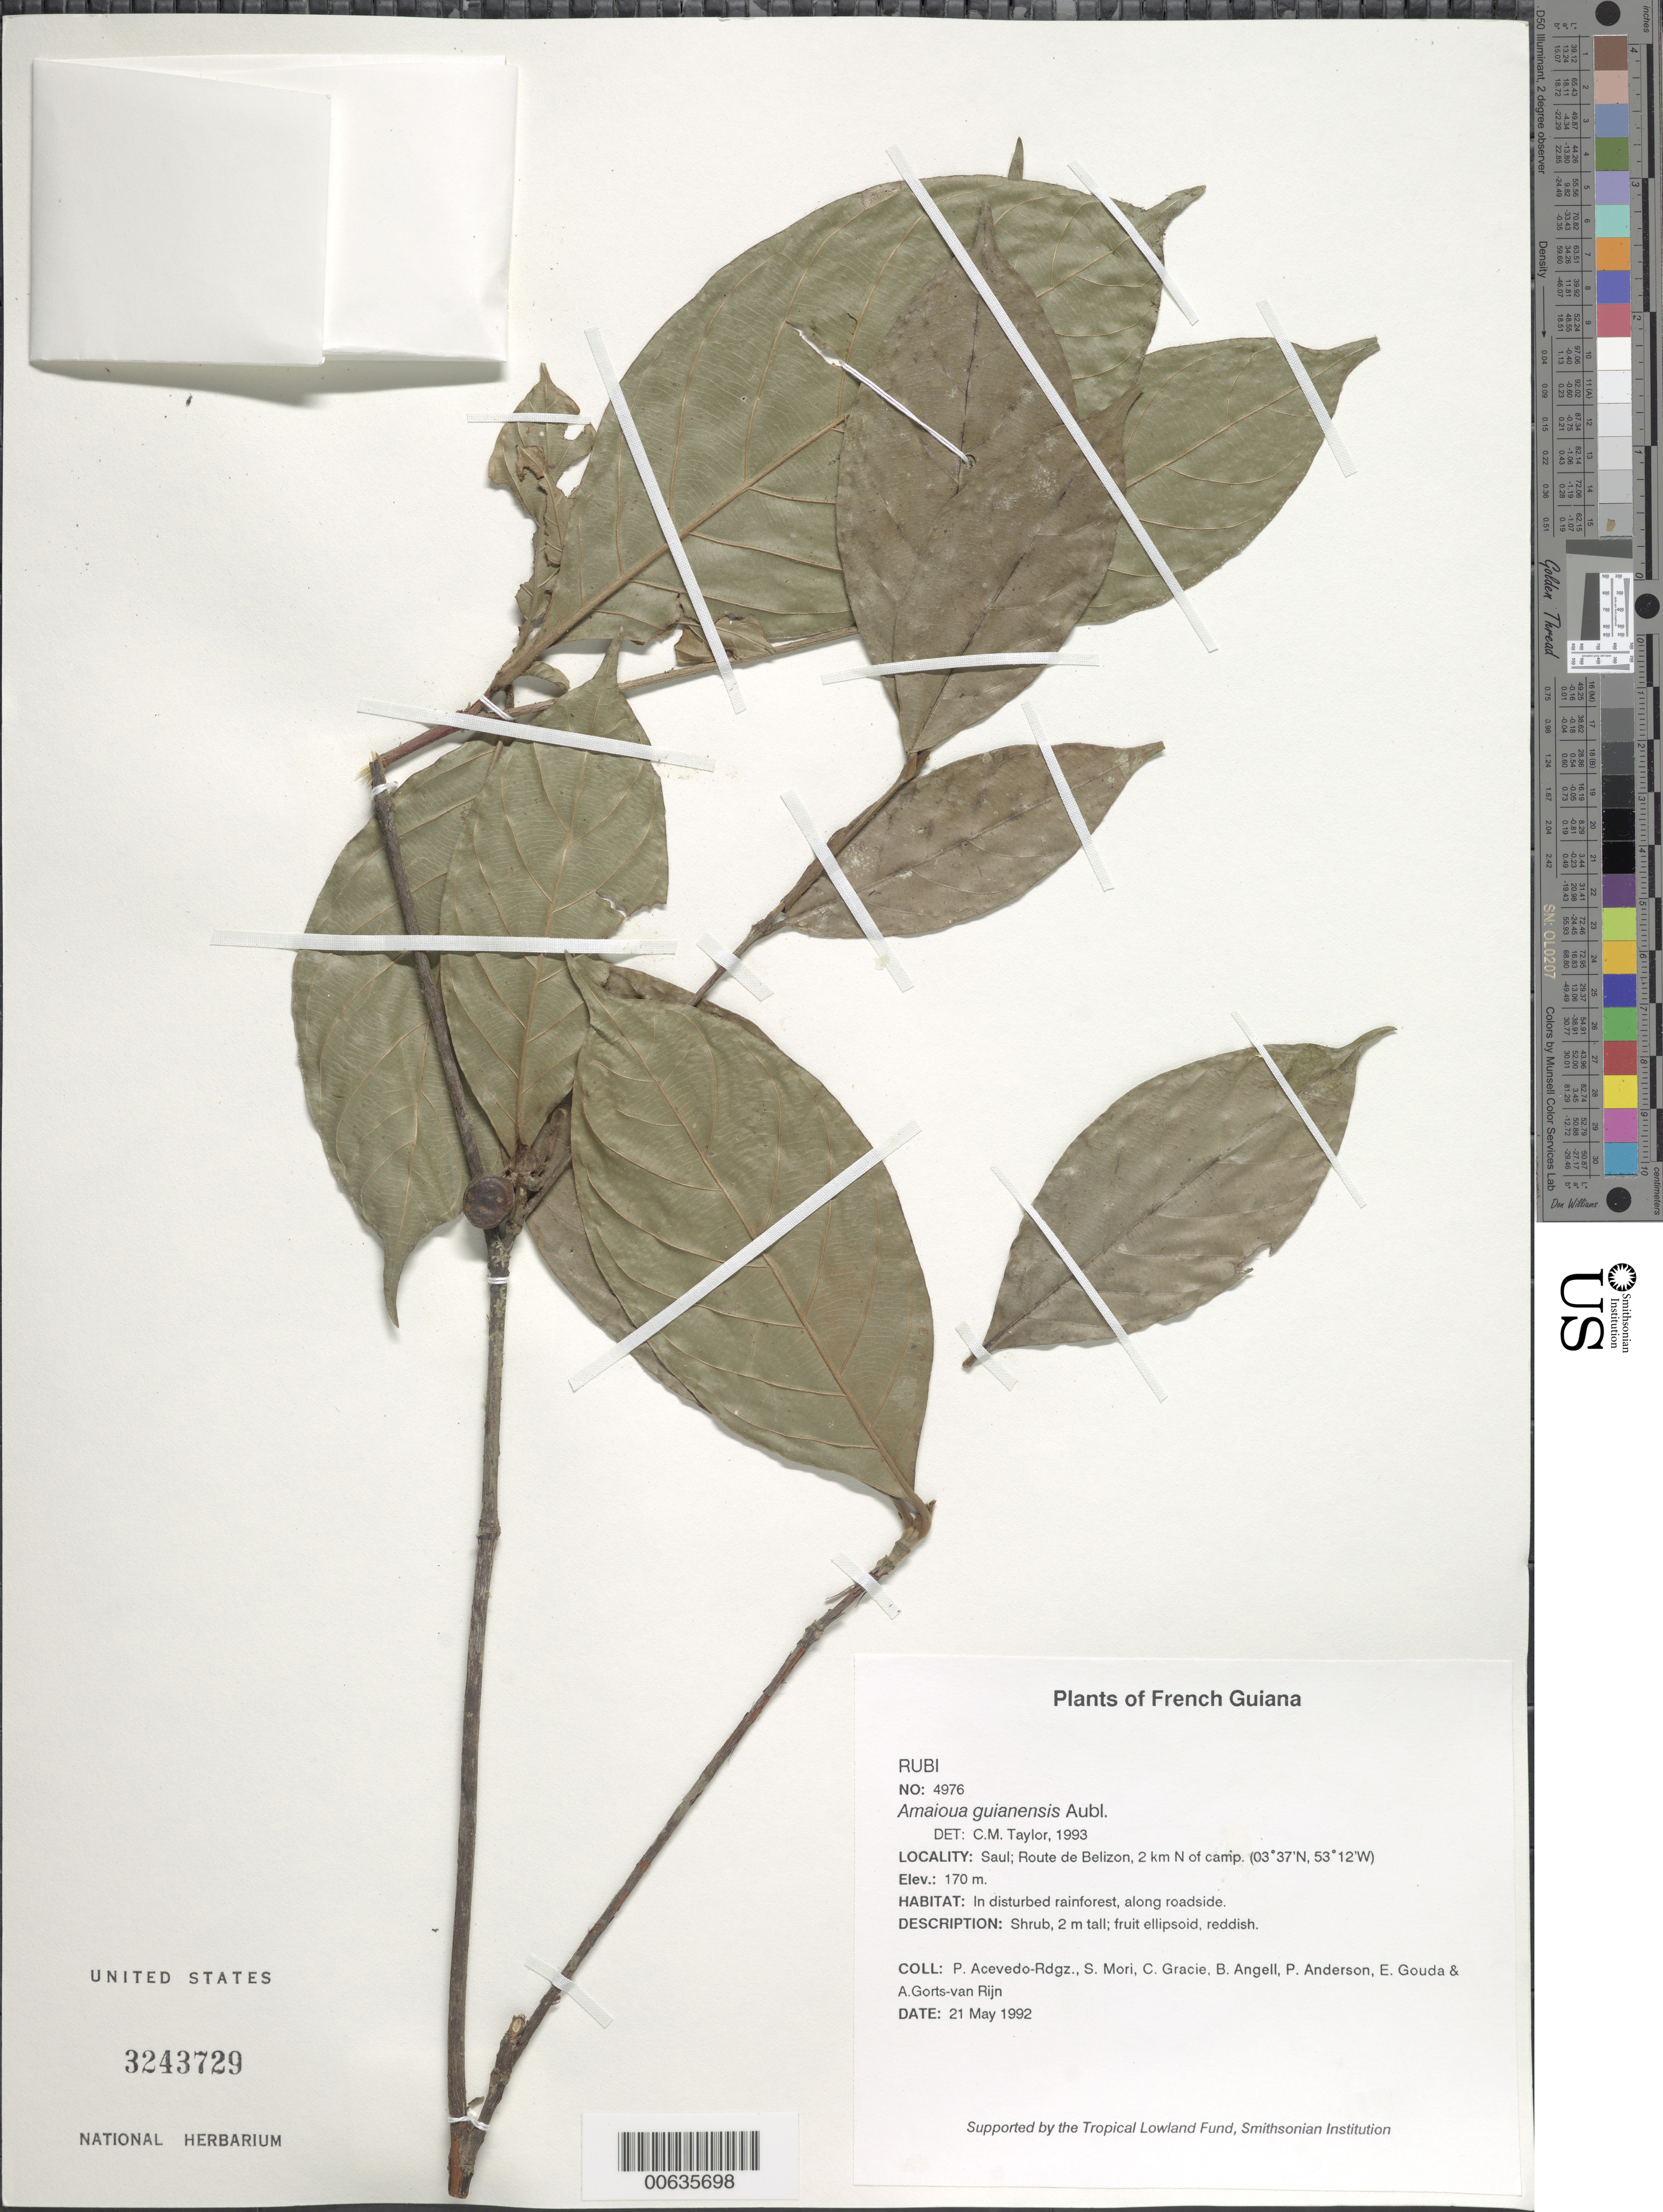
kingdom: Plantae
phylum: Tracheophyta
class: Magnoliopsida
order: Gentianales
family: Rubiaceae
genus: Amaioua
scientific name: Amaioua guianensis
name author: Aubl.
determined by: Taylor, Charlotte M.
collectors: P. Acevedo-Rodr., S. Mori, C. A. Gracie, Bobbi Angell, P. Anderson, E. J. Gouda & A. .R. A. Görts-van Rijn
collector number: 4976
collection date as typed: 21 May 1992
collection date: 1992-05-21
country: French Guiana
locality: Saul; Route de Belizon, 2 km N of camp.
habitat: In disturbed rainforest, along roadside.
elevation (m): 170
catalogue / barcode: US 3243729